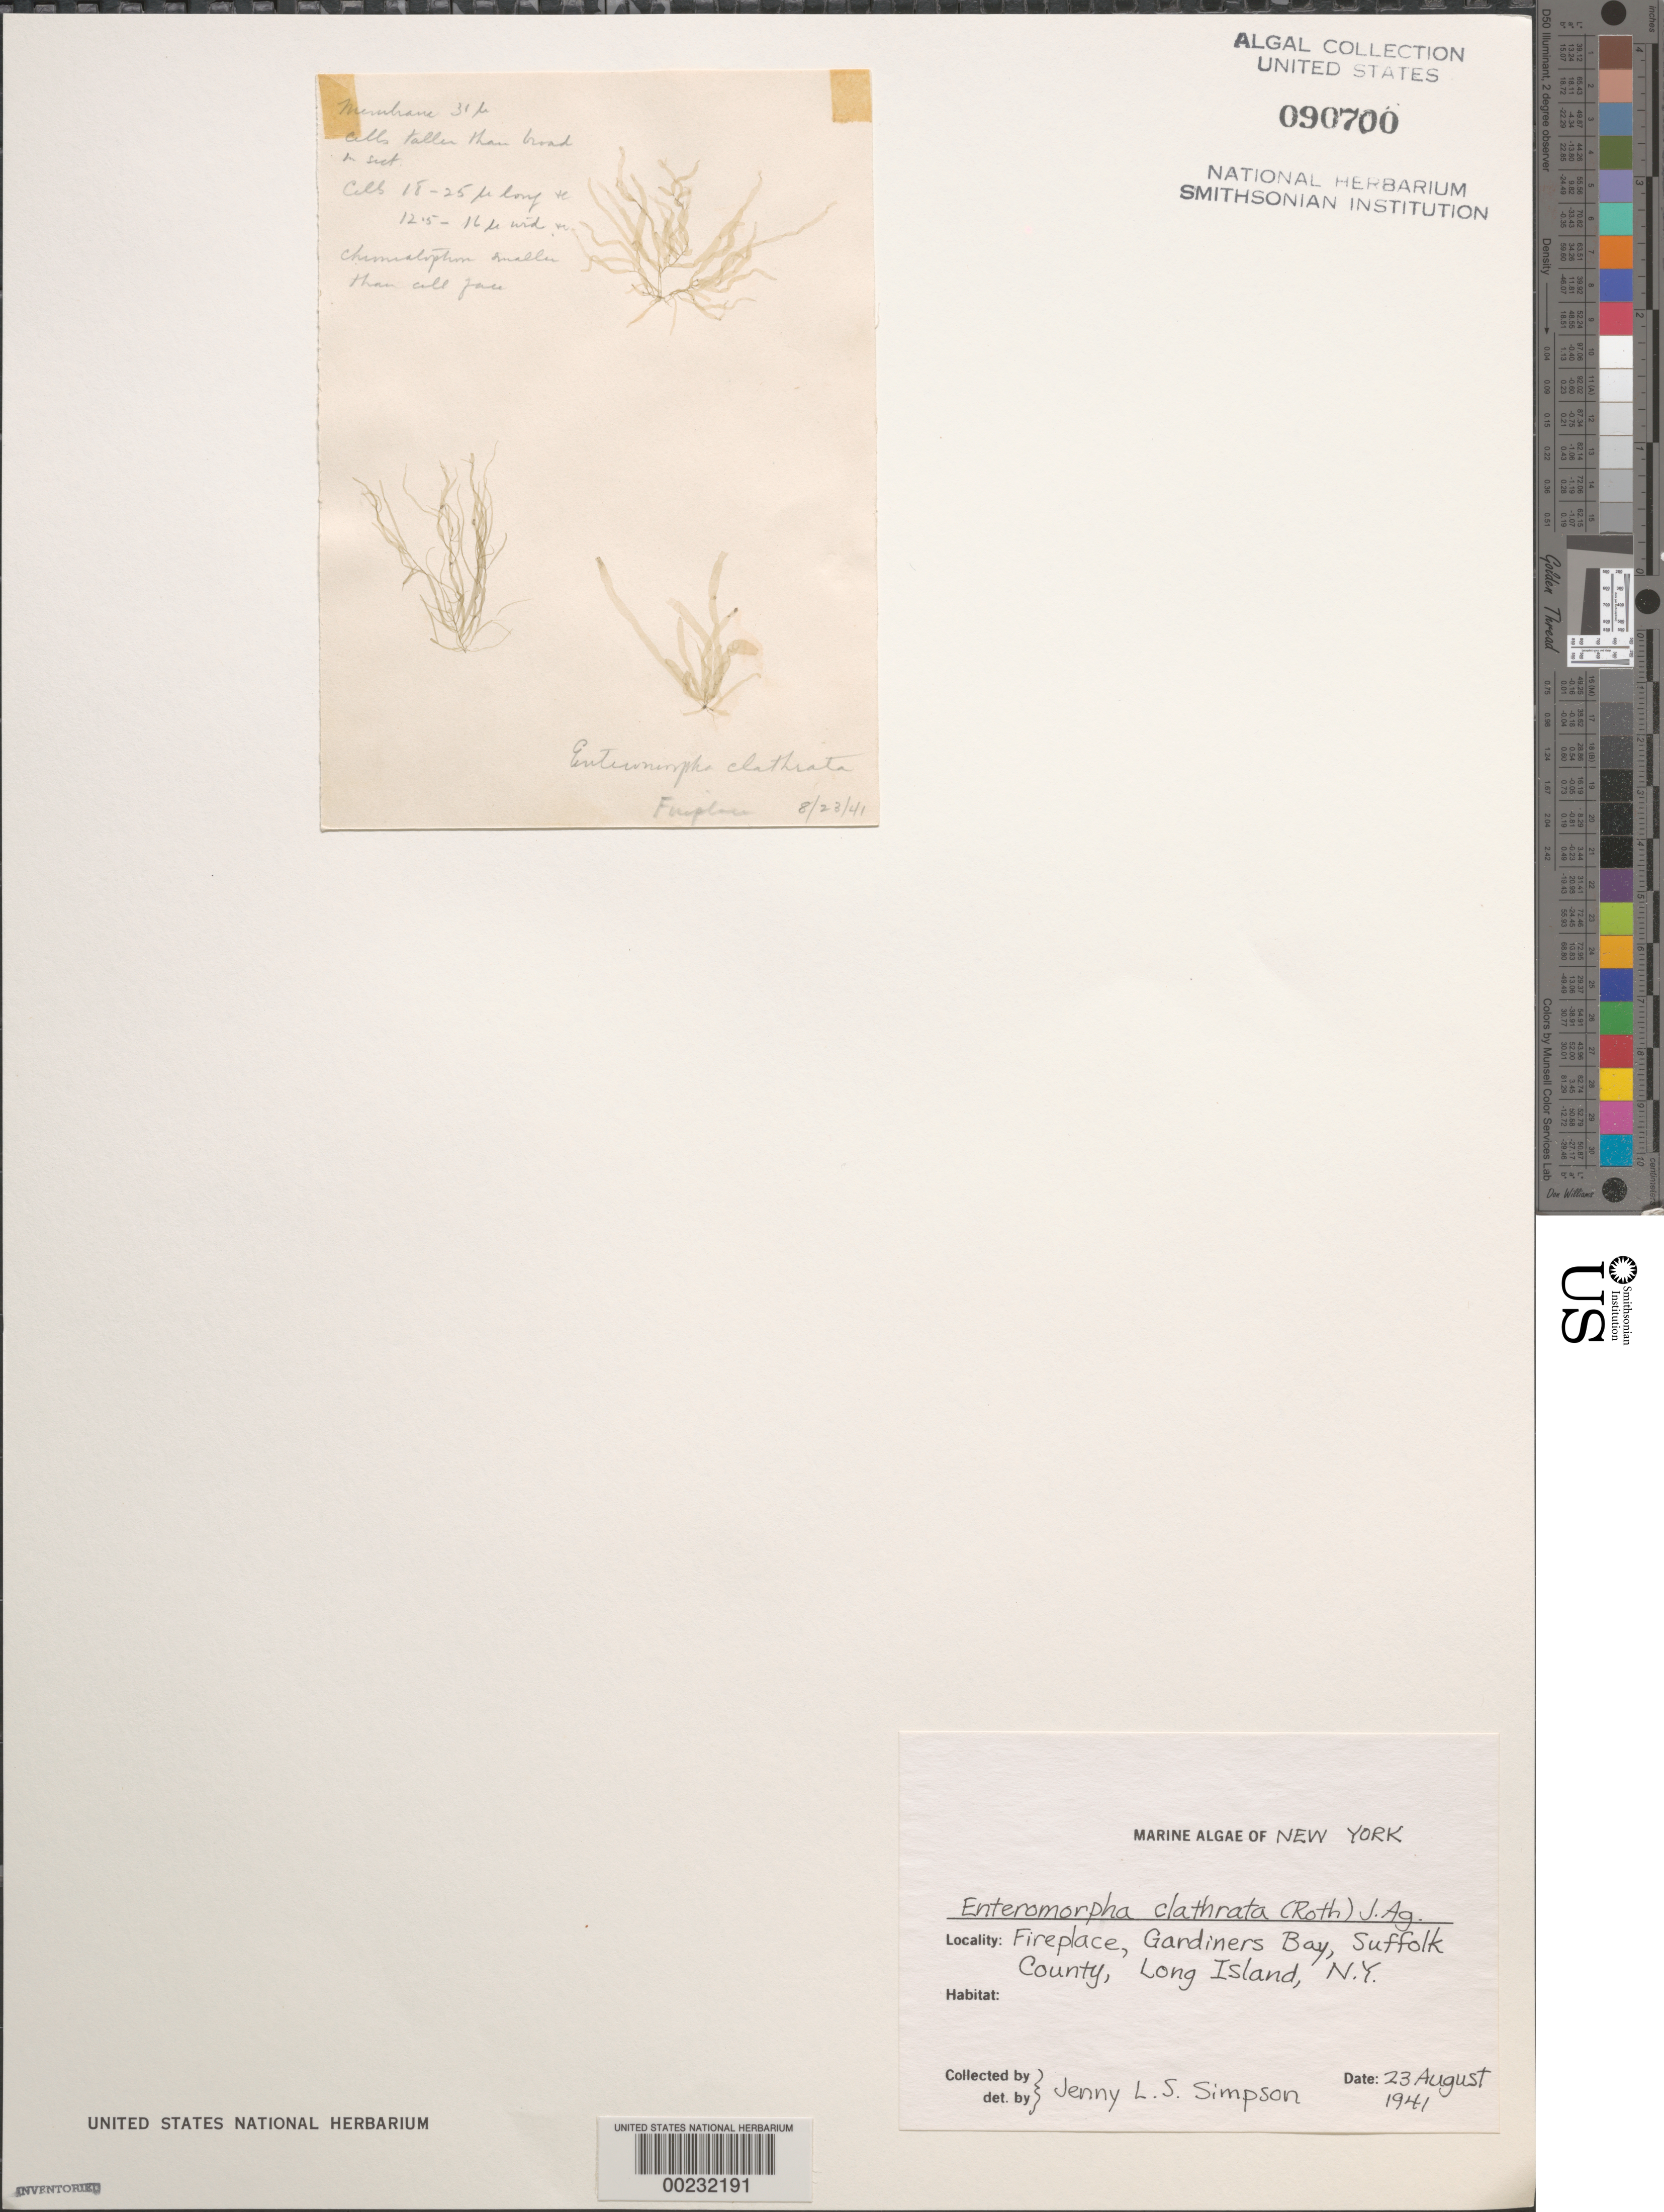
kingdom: Plantae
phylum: Chlorophyta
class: Ulvophyceae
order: Cladophorales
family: Cladophoraceae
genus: Cladophora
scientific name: Cladophora vagabunda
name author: (L.) C. Hoek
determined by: Algae name updating Project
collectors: J. Simpson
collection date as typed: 23 Aug 1941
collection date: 1941-08-23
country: United States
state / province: New York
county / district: Suffolk County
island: Long Island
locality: Fireplace, Gardiners Bay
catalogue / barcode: US 90700